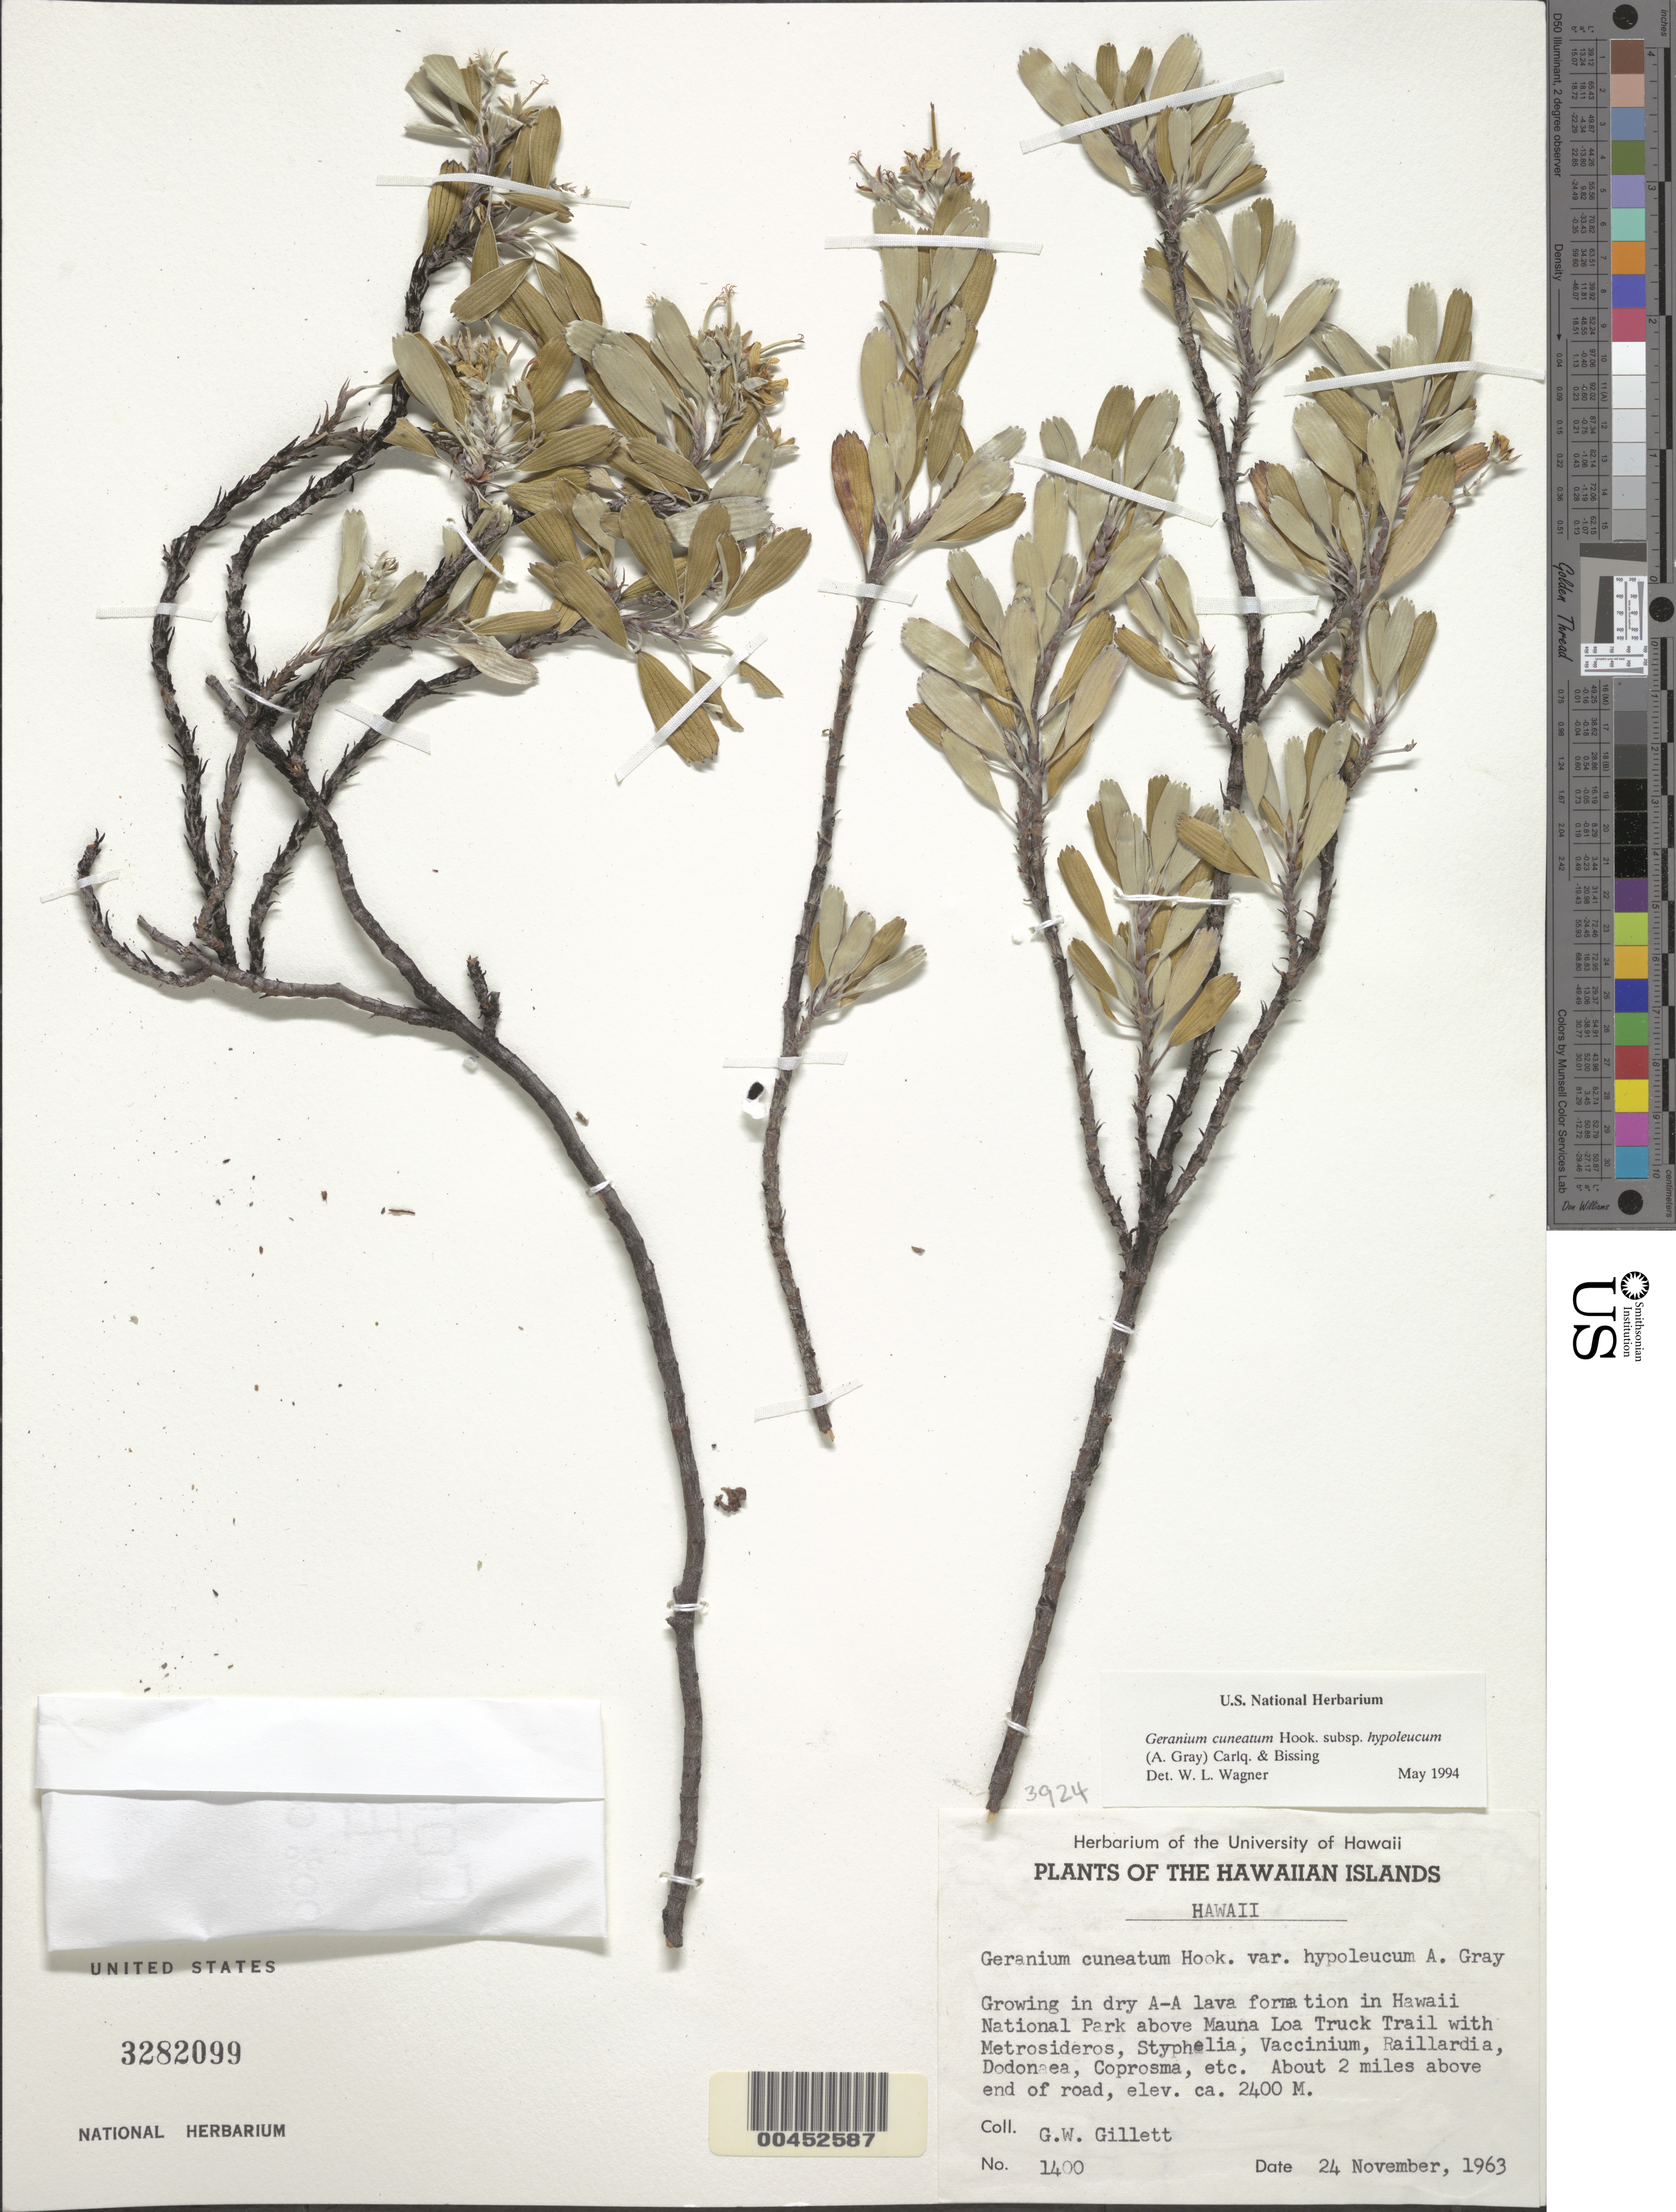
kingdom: Plantae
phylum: Tracheophyta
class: Magnoliopsida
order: Geraniales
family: Geraniaceae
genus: Geranium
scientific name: Geranium cuneatum subsp. hypoleucum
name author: (A. Gray) Carlquist & Bissing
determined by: Wagner, W. L., (BOT), Smithsonian Institution - National Museum of Natural History (UNITED STATES)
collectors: G. Gillett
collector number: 1400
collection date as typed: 24 Nov 1963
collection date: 1963-11-24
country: United States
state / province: Hawaii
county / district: Hawaii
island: Hawaii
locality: In Hawaii National park above Mauna Loa Truck Trail, about 2 miles above end of road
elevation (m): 2400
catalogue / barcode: US 3282099